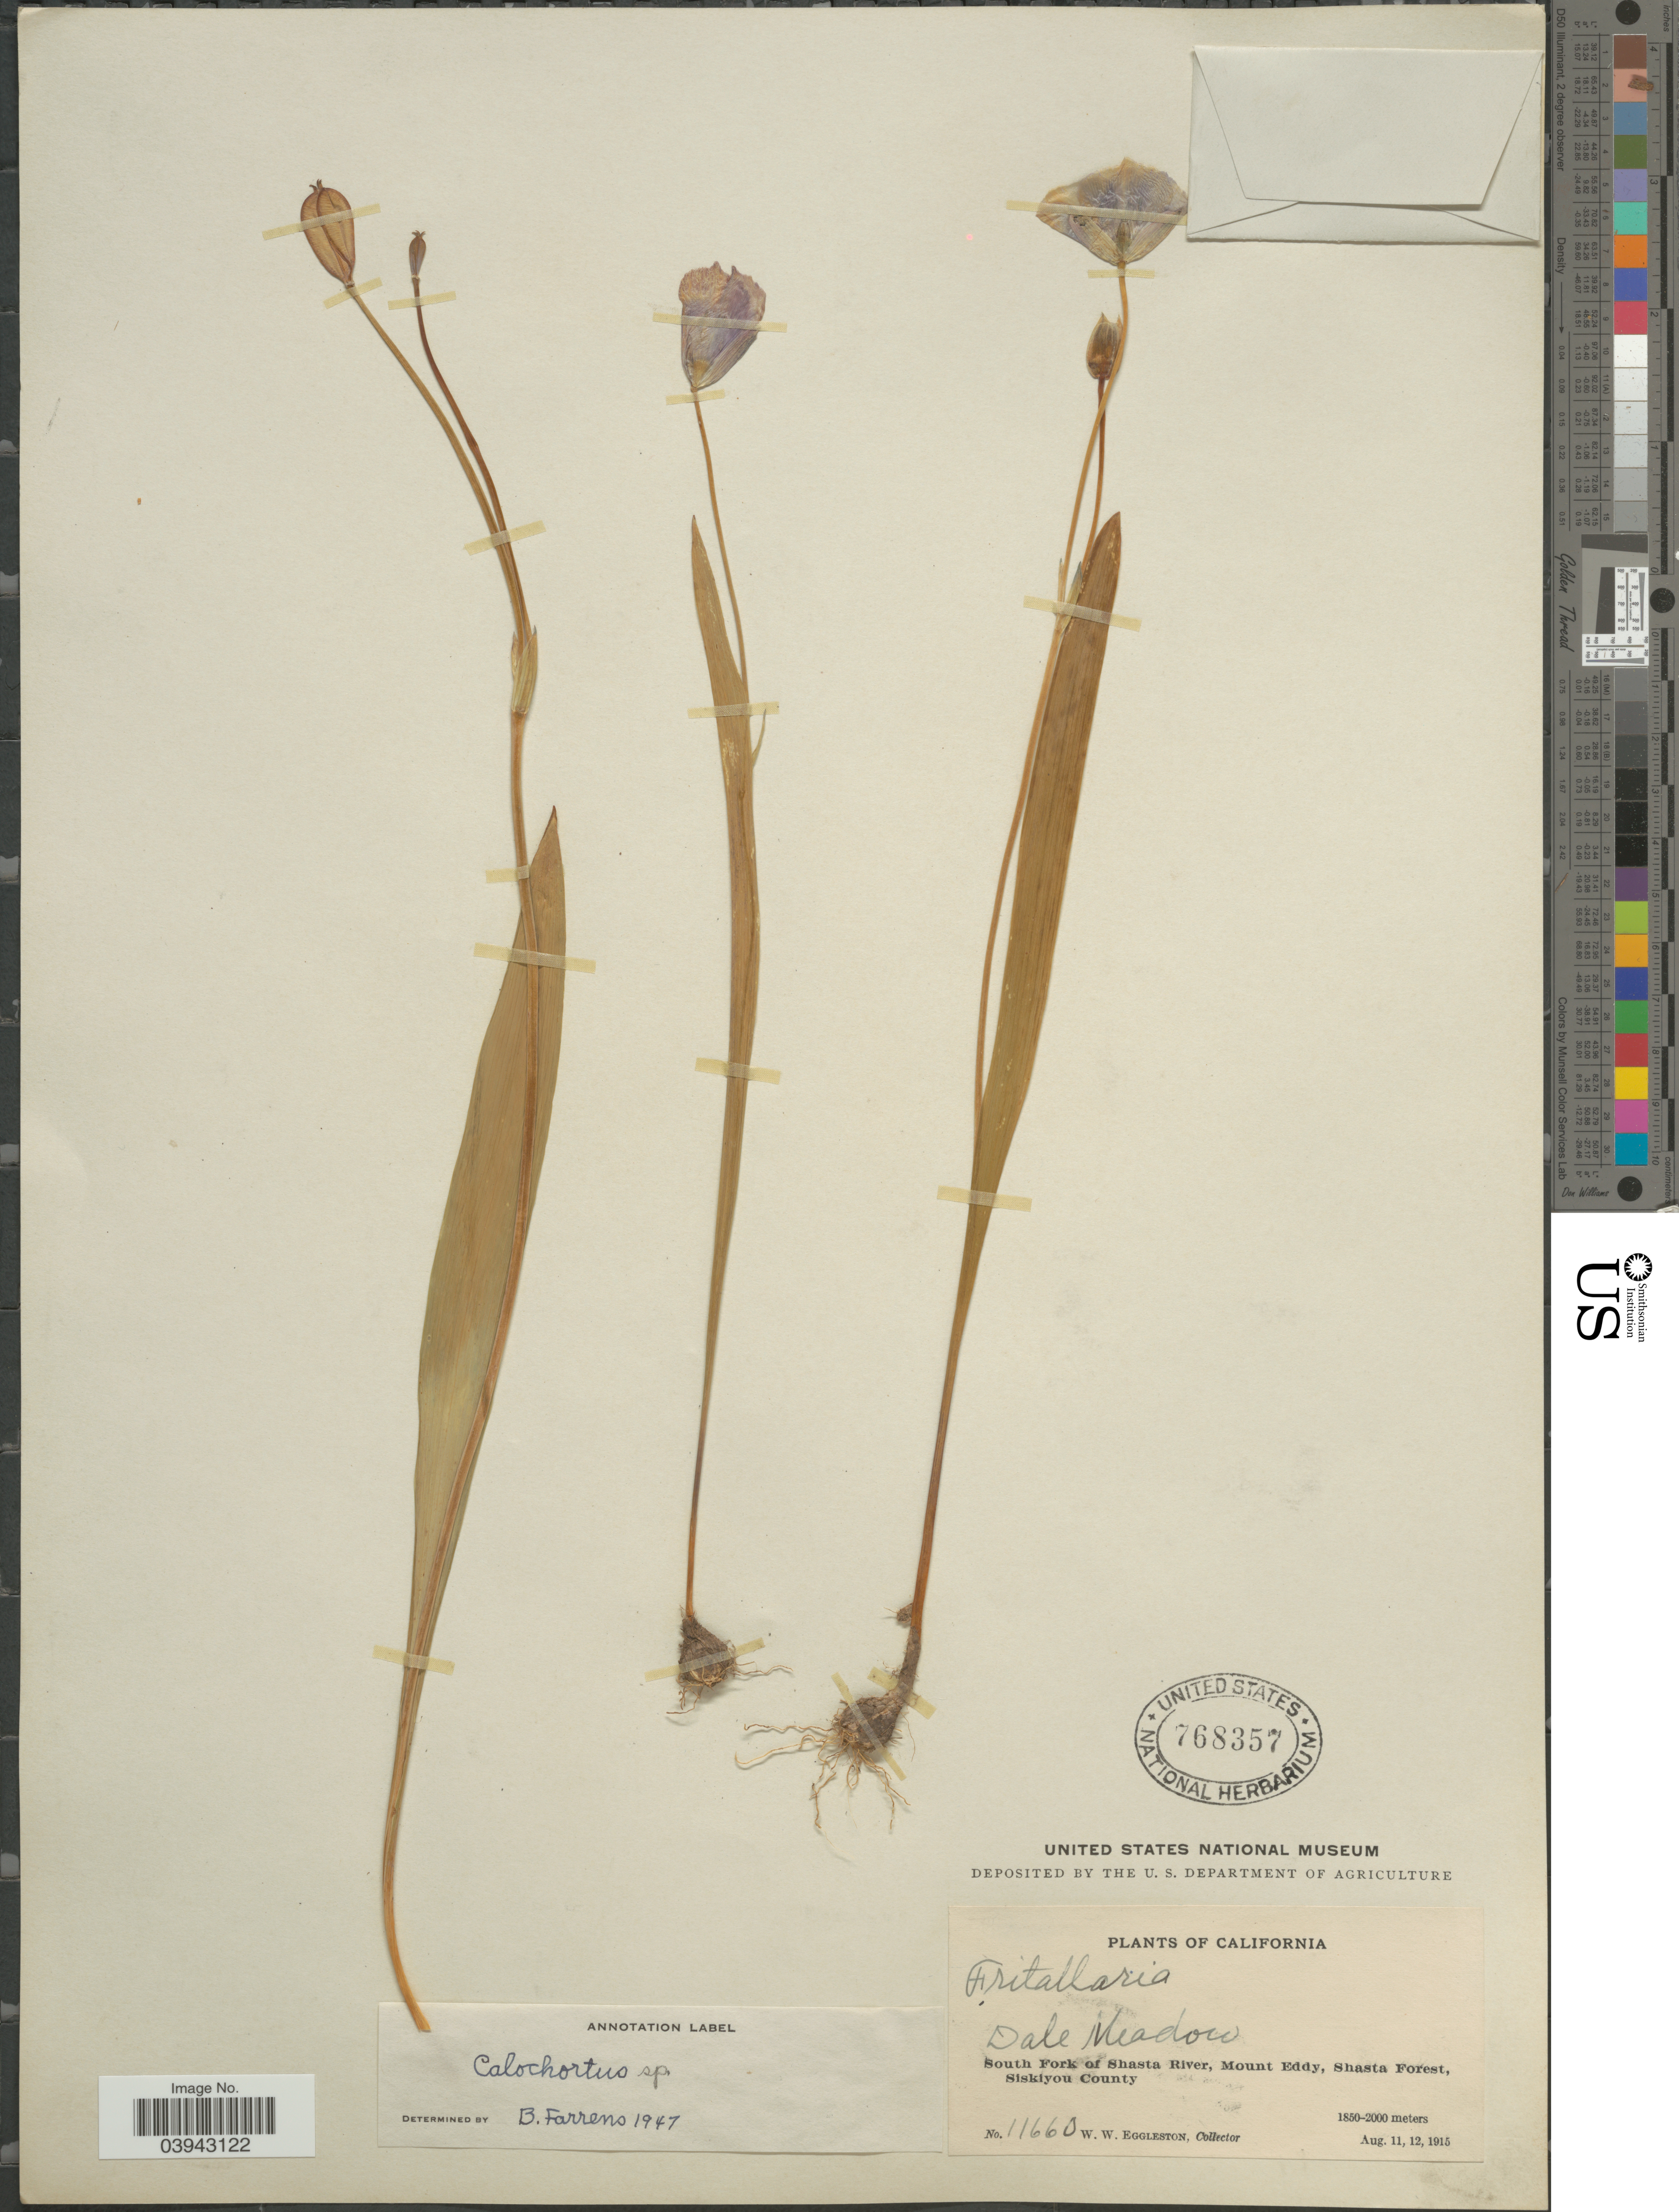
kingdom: Plantae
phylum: Tracheophyta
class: Liliopsida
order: Liliales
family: Liliaceae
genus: Calochortus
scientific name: Calochortus sp.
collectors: W. W. Eggleston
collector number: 11660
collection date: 1915-08-11/1915-08-12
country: United States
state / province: California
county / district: Siskiyou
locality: Dale Meadow. South Fork of Shasta River, Mount Eddy, Shasta Forest, Siskiyou County.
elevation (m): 1850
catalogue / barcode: US 768357